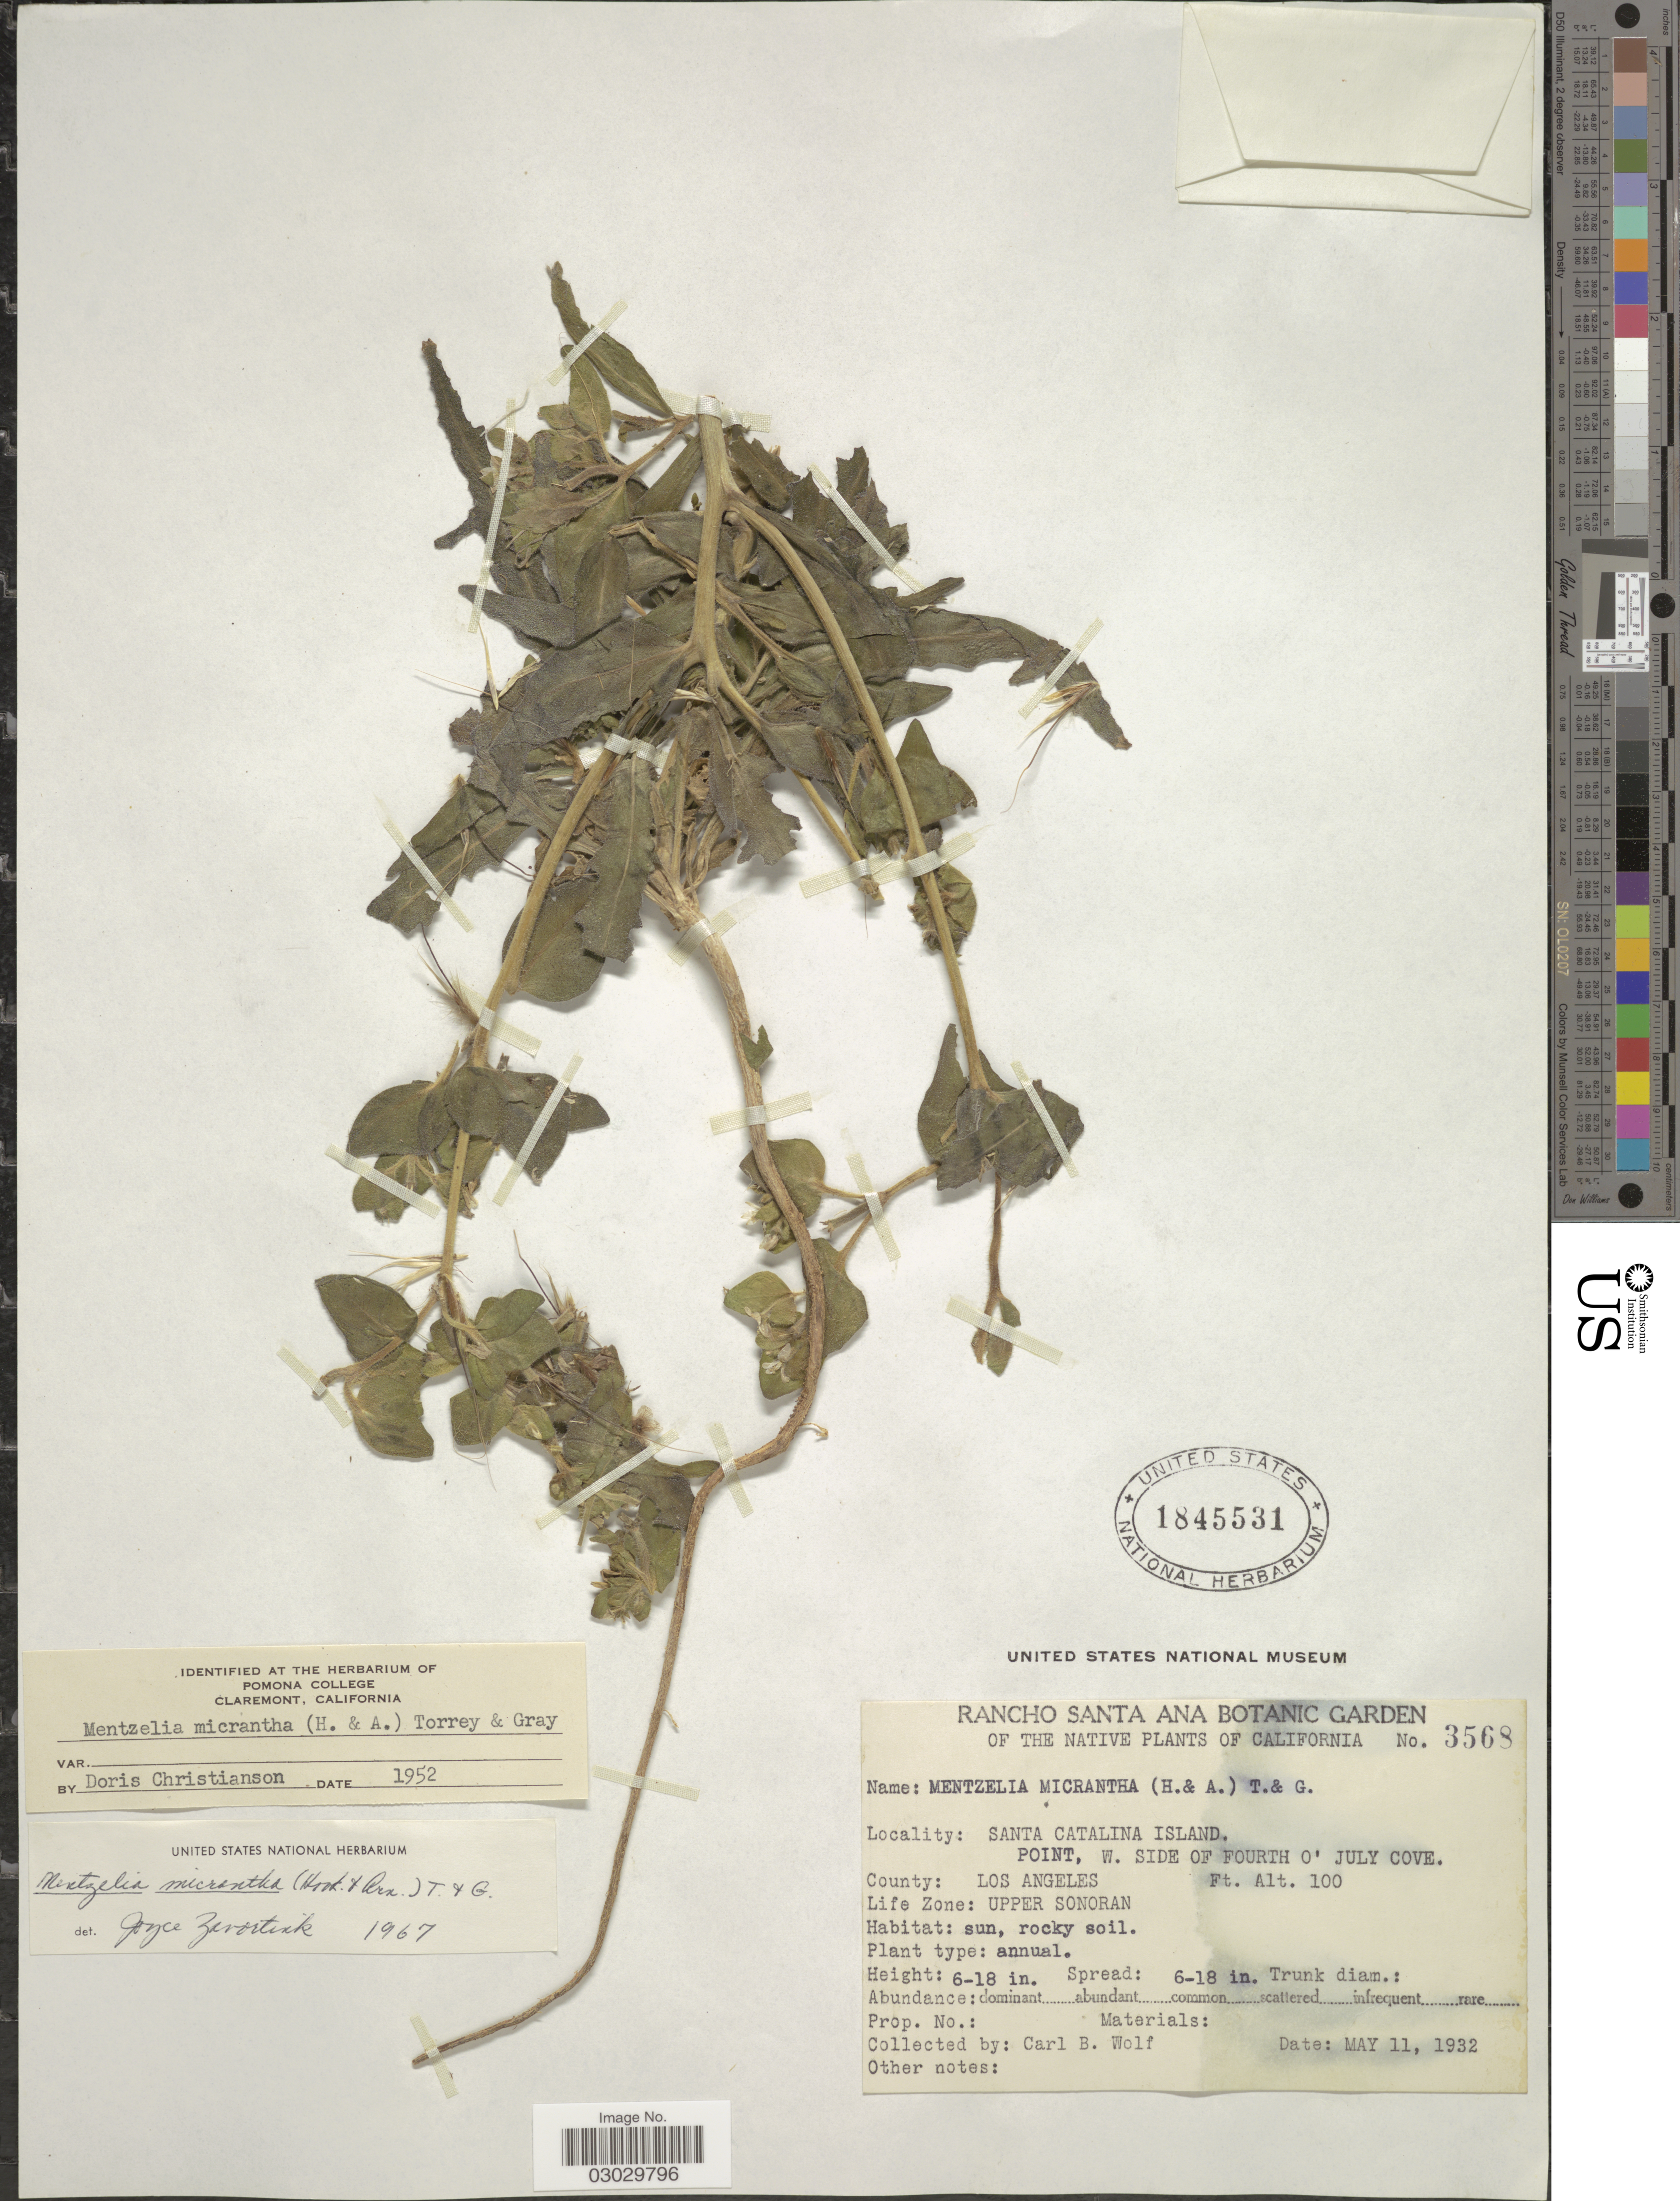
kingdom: Plantae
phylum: Tracheophyta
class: Magnoliopsida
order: Cornales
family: Loasaceae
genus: Mentzelia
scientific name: Mentzelia micrantha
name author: (Hook.) Torr. & A. Gray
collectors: C. B. Wolf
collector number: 3568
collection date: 1932-05-11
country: United States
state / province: California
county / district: Los Angeles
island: Santa Catalina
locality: Santa Catalina Island, Point, W. side of Fourth O' July Cove. County: Los Angeles. Life Zone: Upper Sonoran.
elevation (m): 30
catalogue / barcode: US 1845531